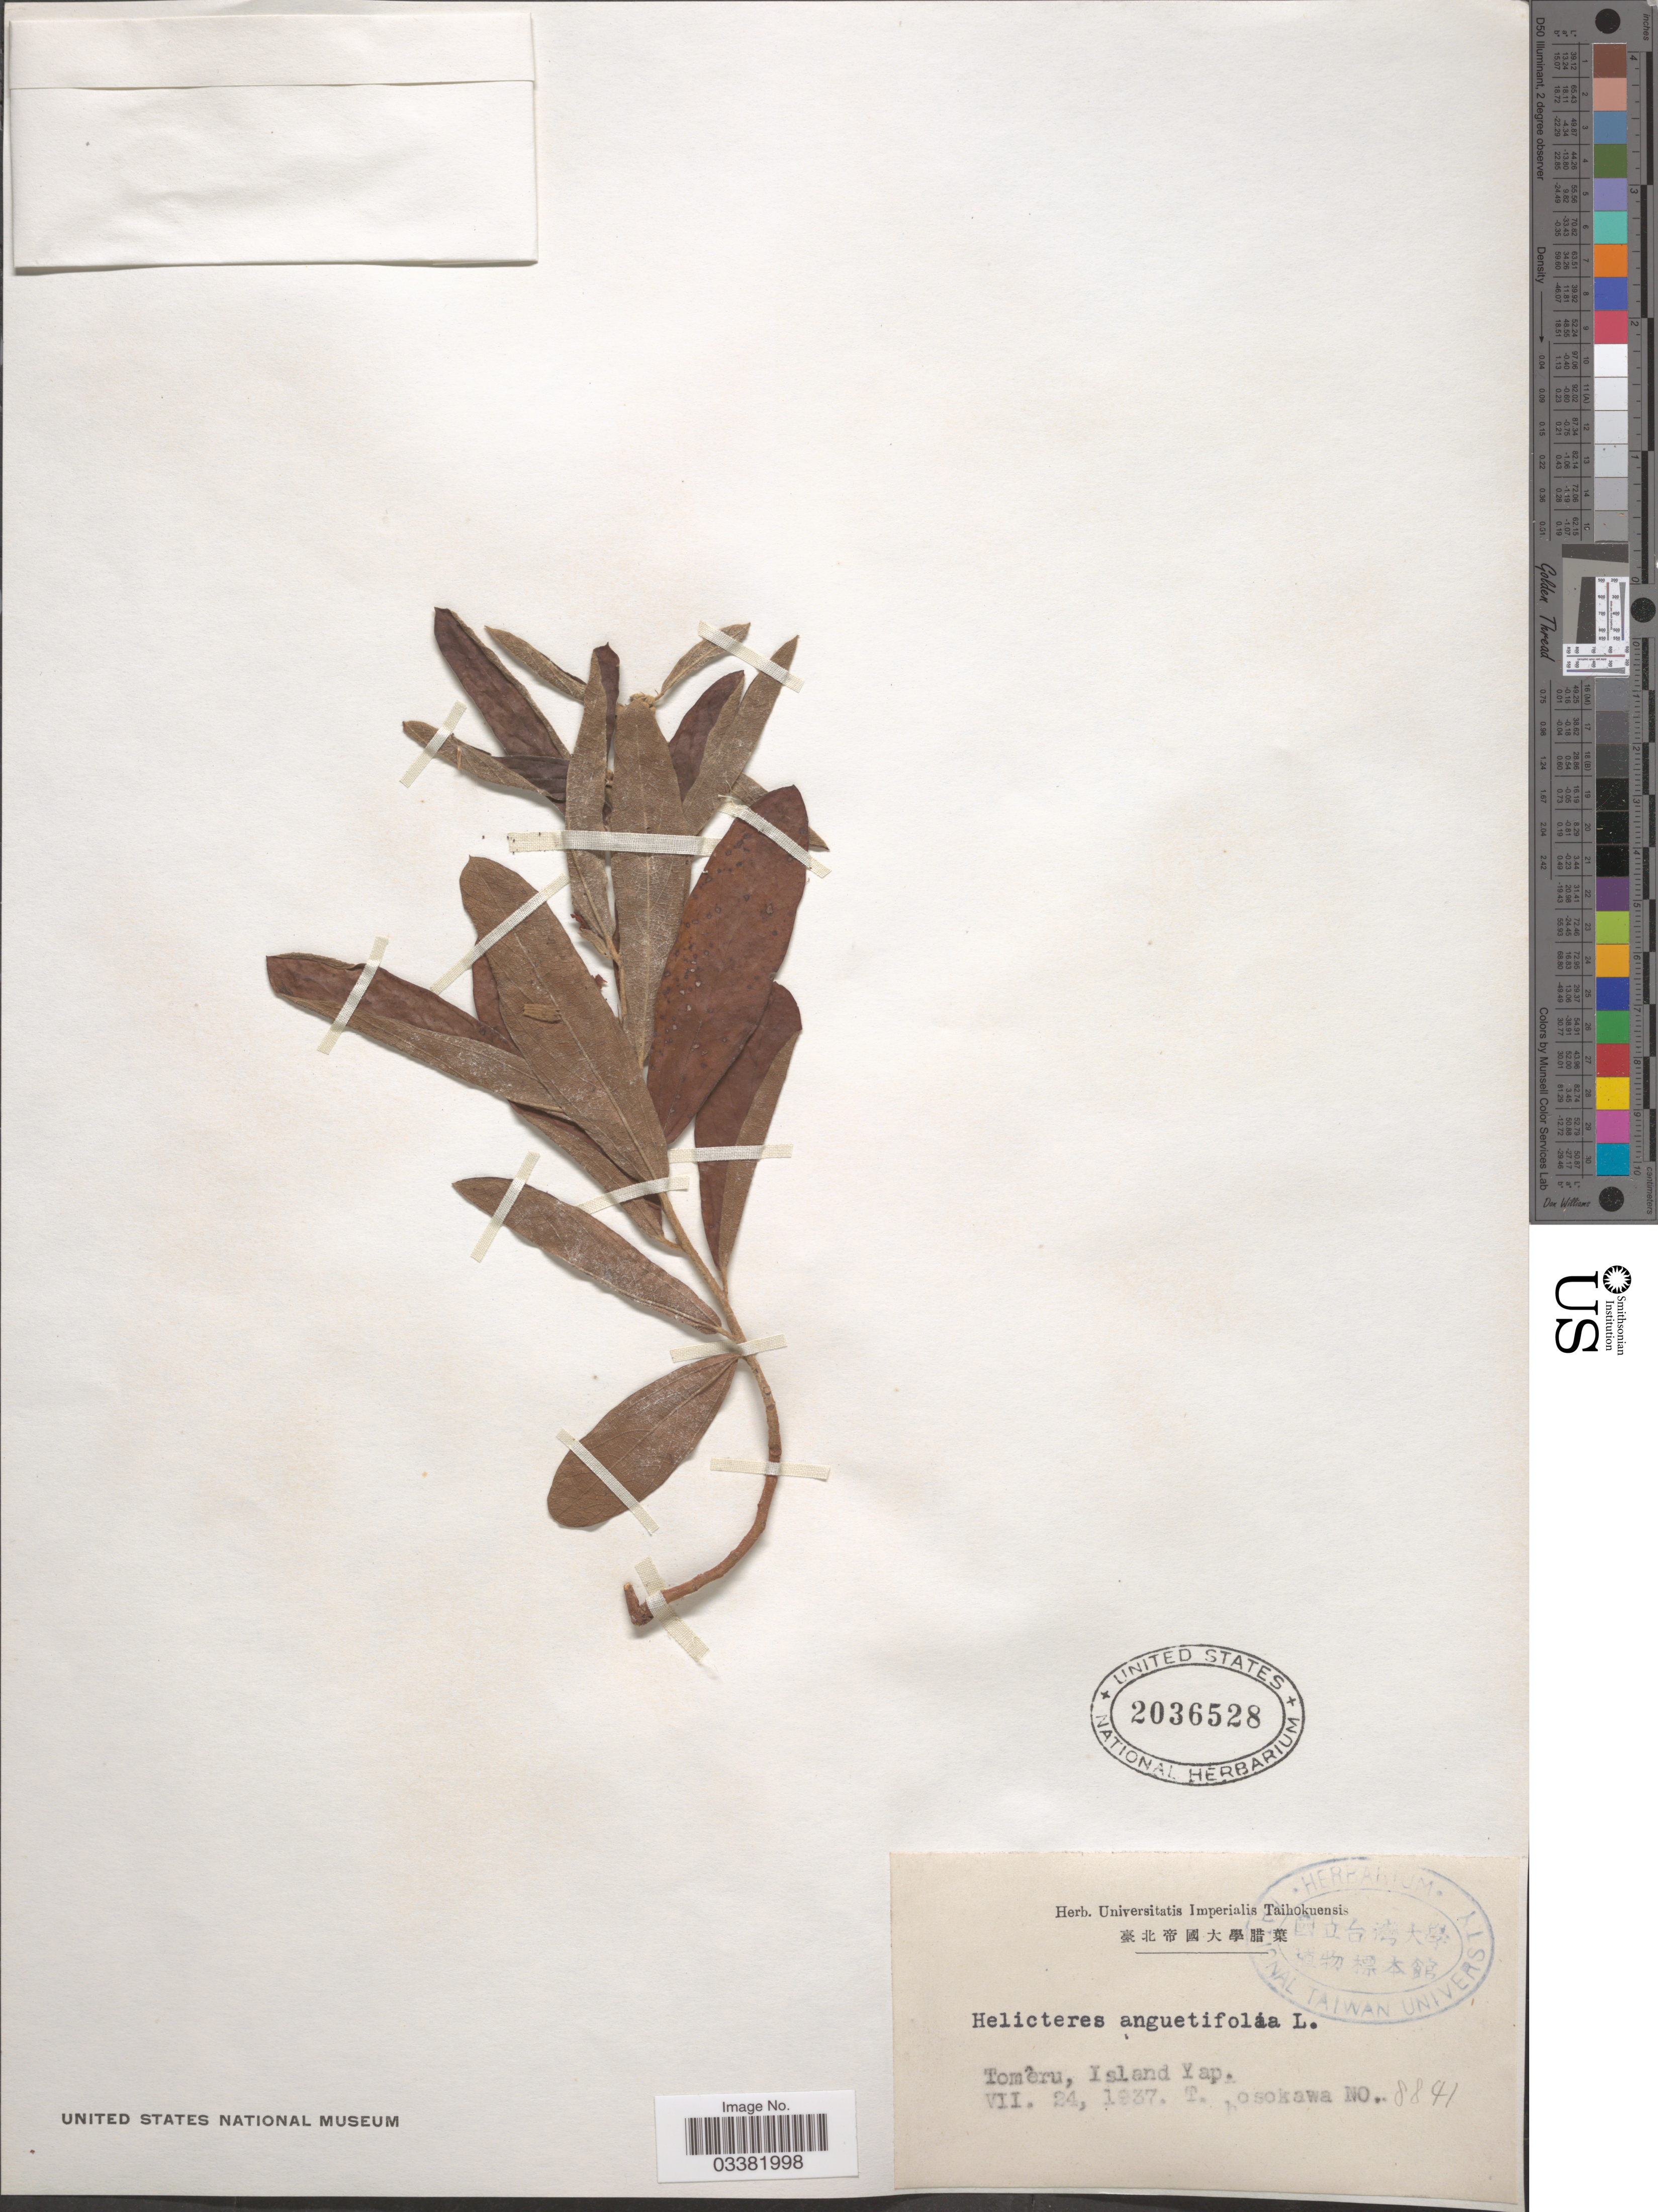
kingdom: Plantae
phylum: Tracheophyta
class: Magnoliopsida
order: Malvales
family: Malvaceae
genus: Helicteres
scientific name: Helicteres angustifolia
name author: L.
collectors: T. Hosokawa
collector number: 8841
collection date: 1937-07-24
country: Micronesia, Federated States of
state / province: Yap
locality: Tomêru, Island Yap.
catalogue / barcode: US 2036528